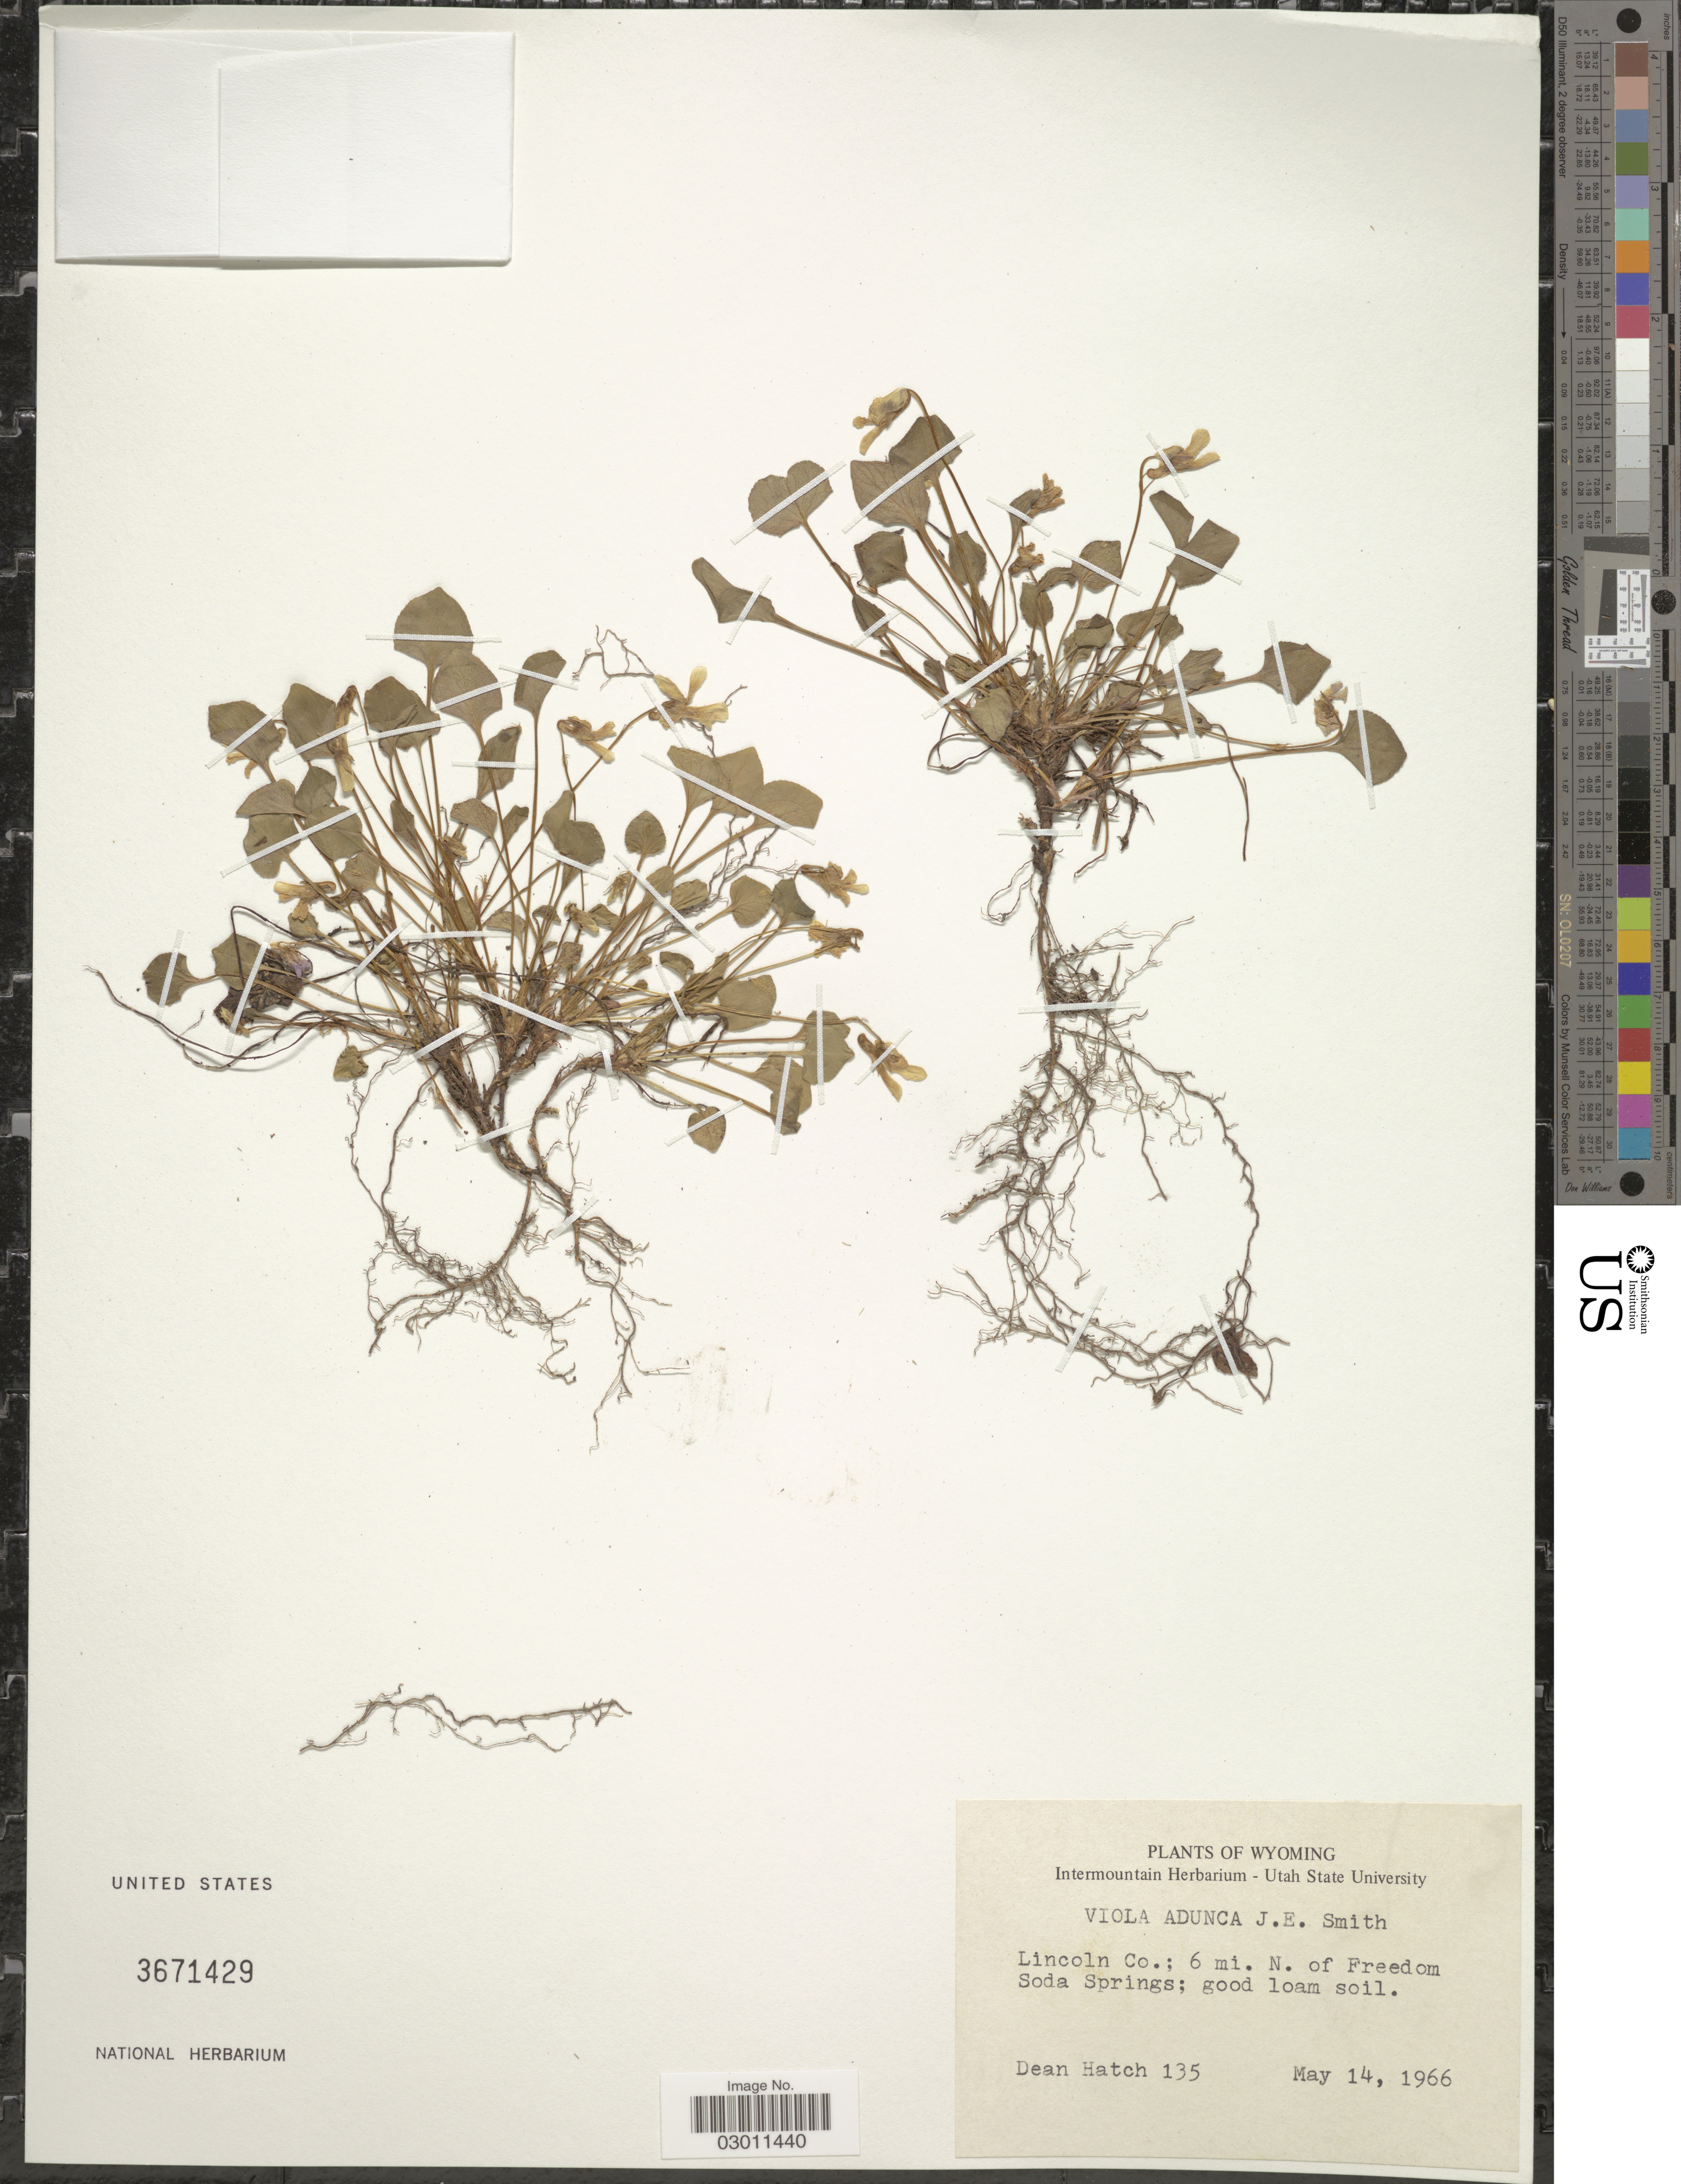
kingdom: Plantae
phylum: Tracheophyta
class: Magnoliopsida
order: Malpighiales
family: Violaceae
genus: Viola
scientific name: Viola adunca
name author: Sm.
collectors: D. Hatch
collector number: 135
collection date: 1966-05-14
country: United States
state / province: Wyoming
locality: Lincoln Co.: 6 mi. N. of Freedom Soda Springs.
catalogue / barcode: US 3671429